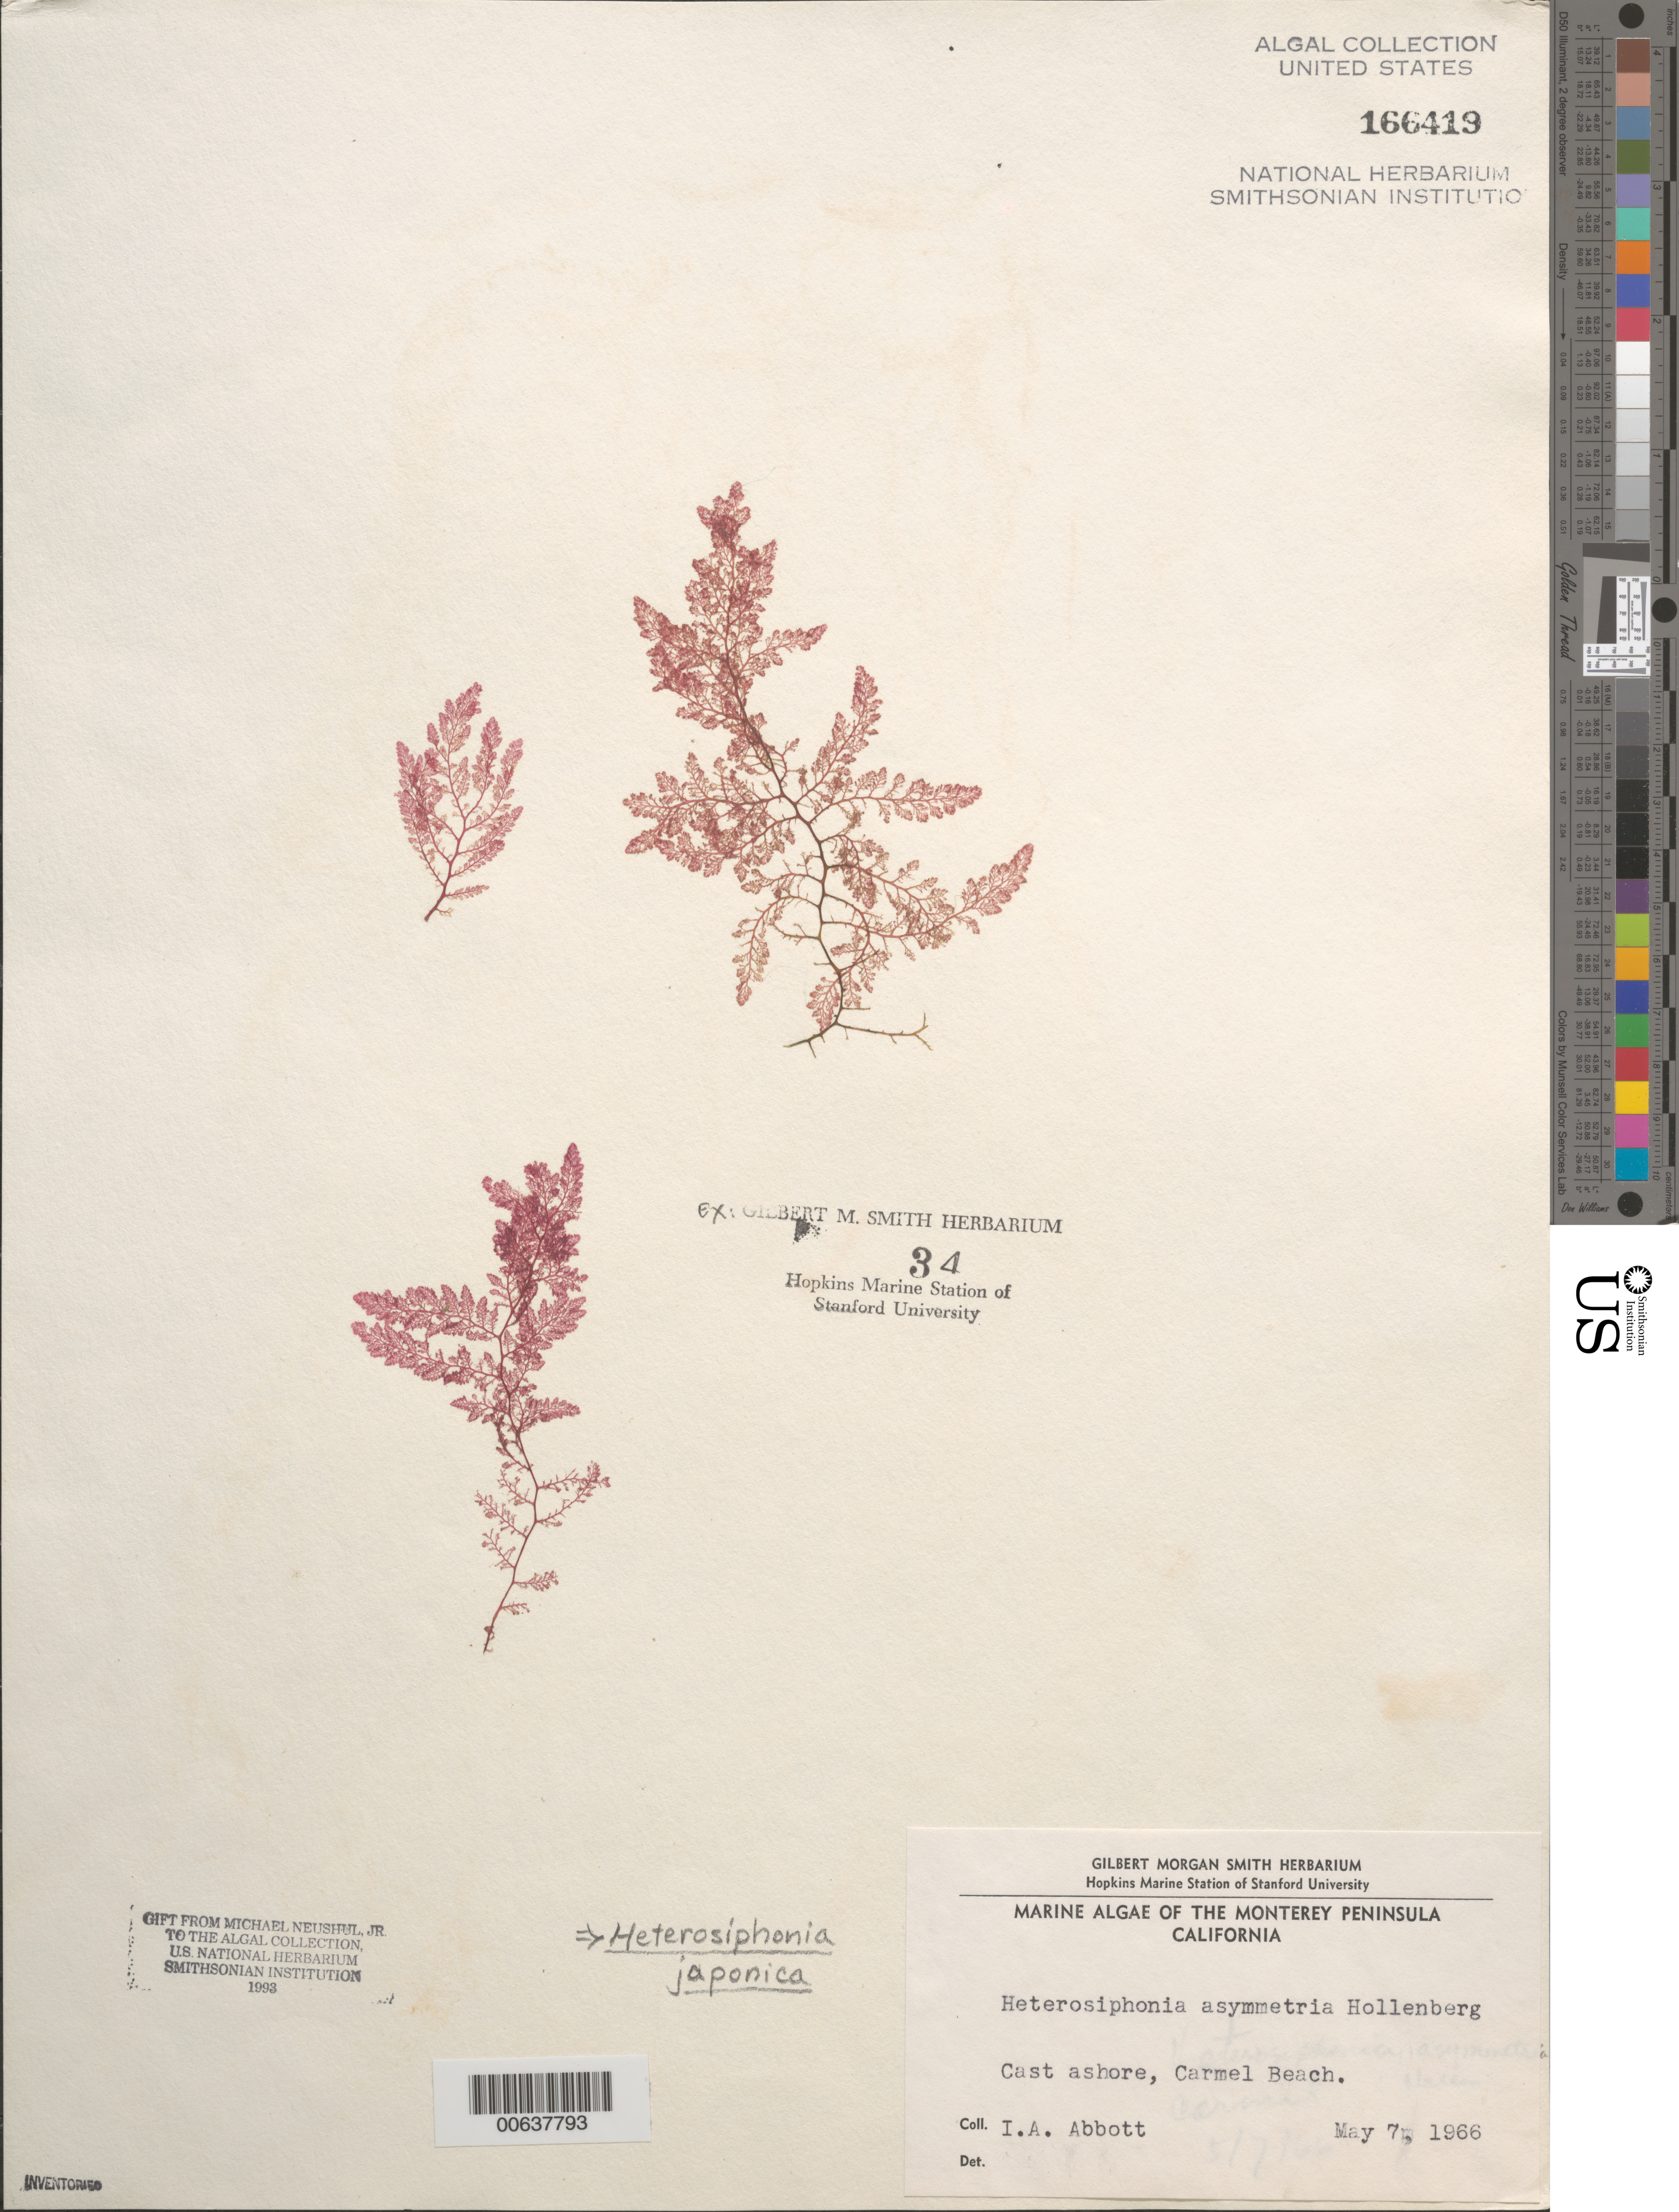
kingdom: Plantae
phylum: Rhodophyta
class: Florideophyceae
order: Ceramiales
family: Dasyaceae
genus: Dasysiphonia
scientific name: Dasysiphonia japonica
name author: (Yendo) H.-S. Kim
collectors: I. A. Abbott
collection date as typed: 07 May 1966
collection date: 1966-05-07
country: United States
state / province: California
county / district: Monterey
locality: Carmel Beach, Monterey Peninsula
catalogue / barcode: US 166419